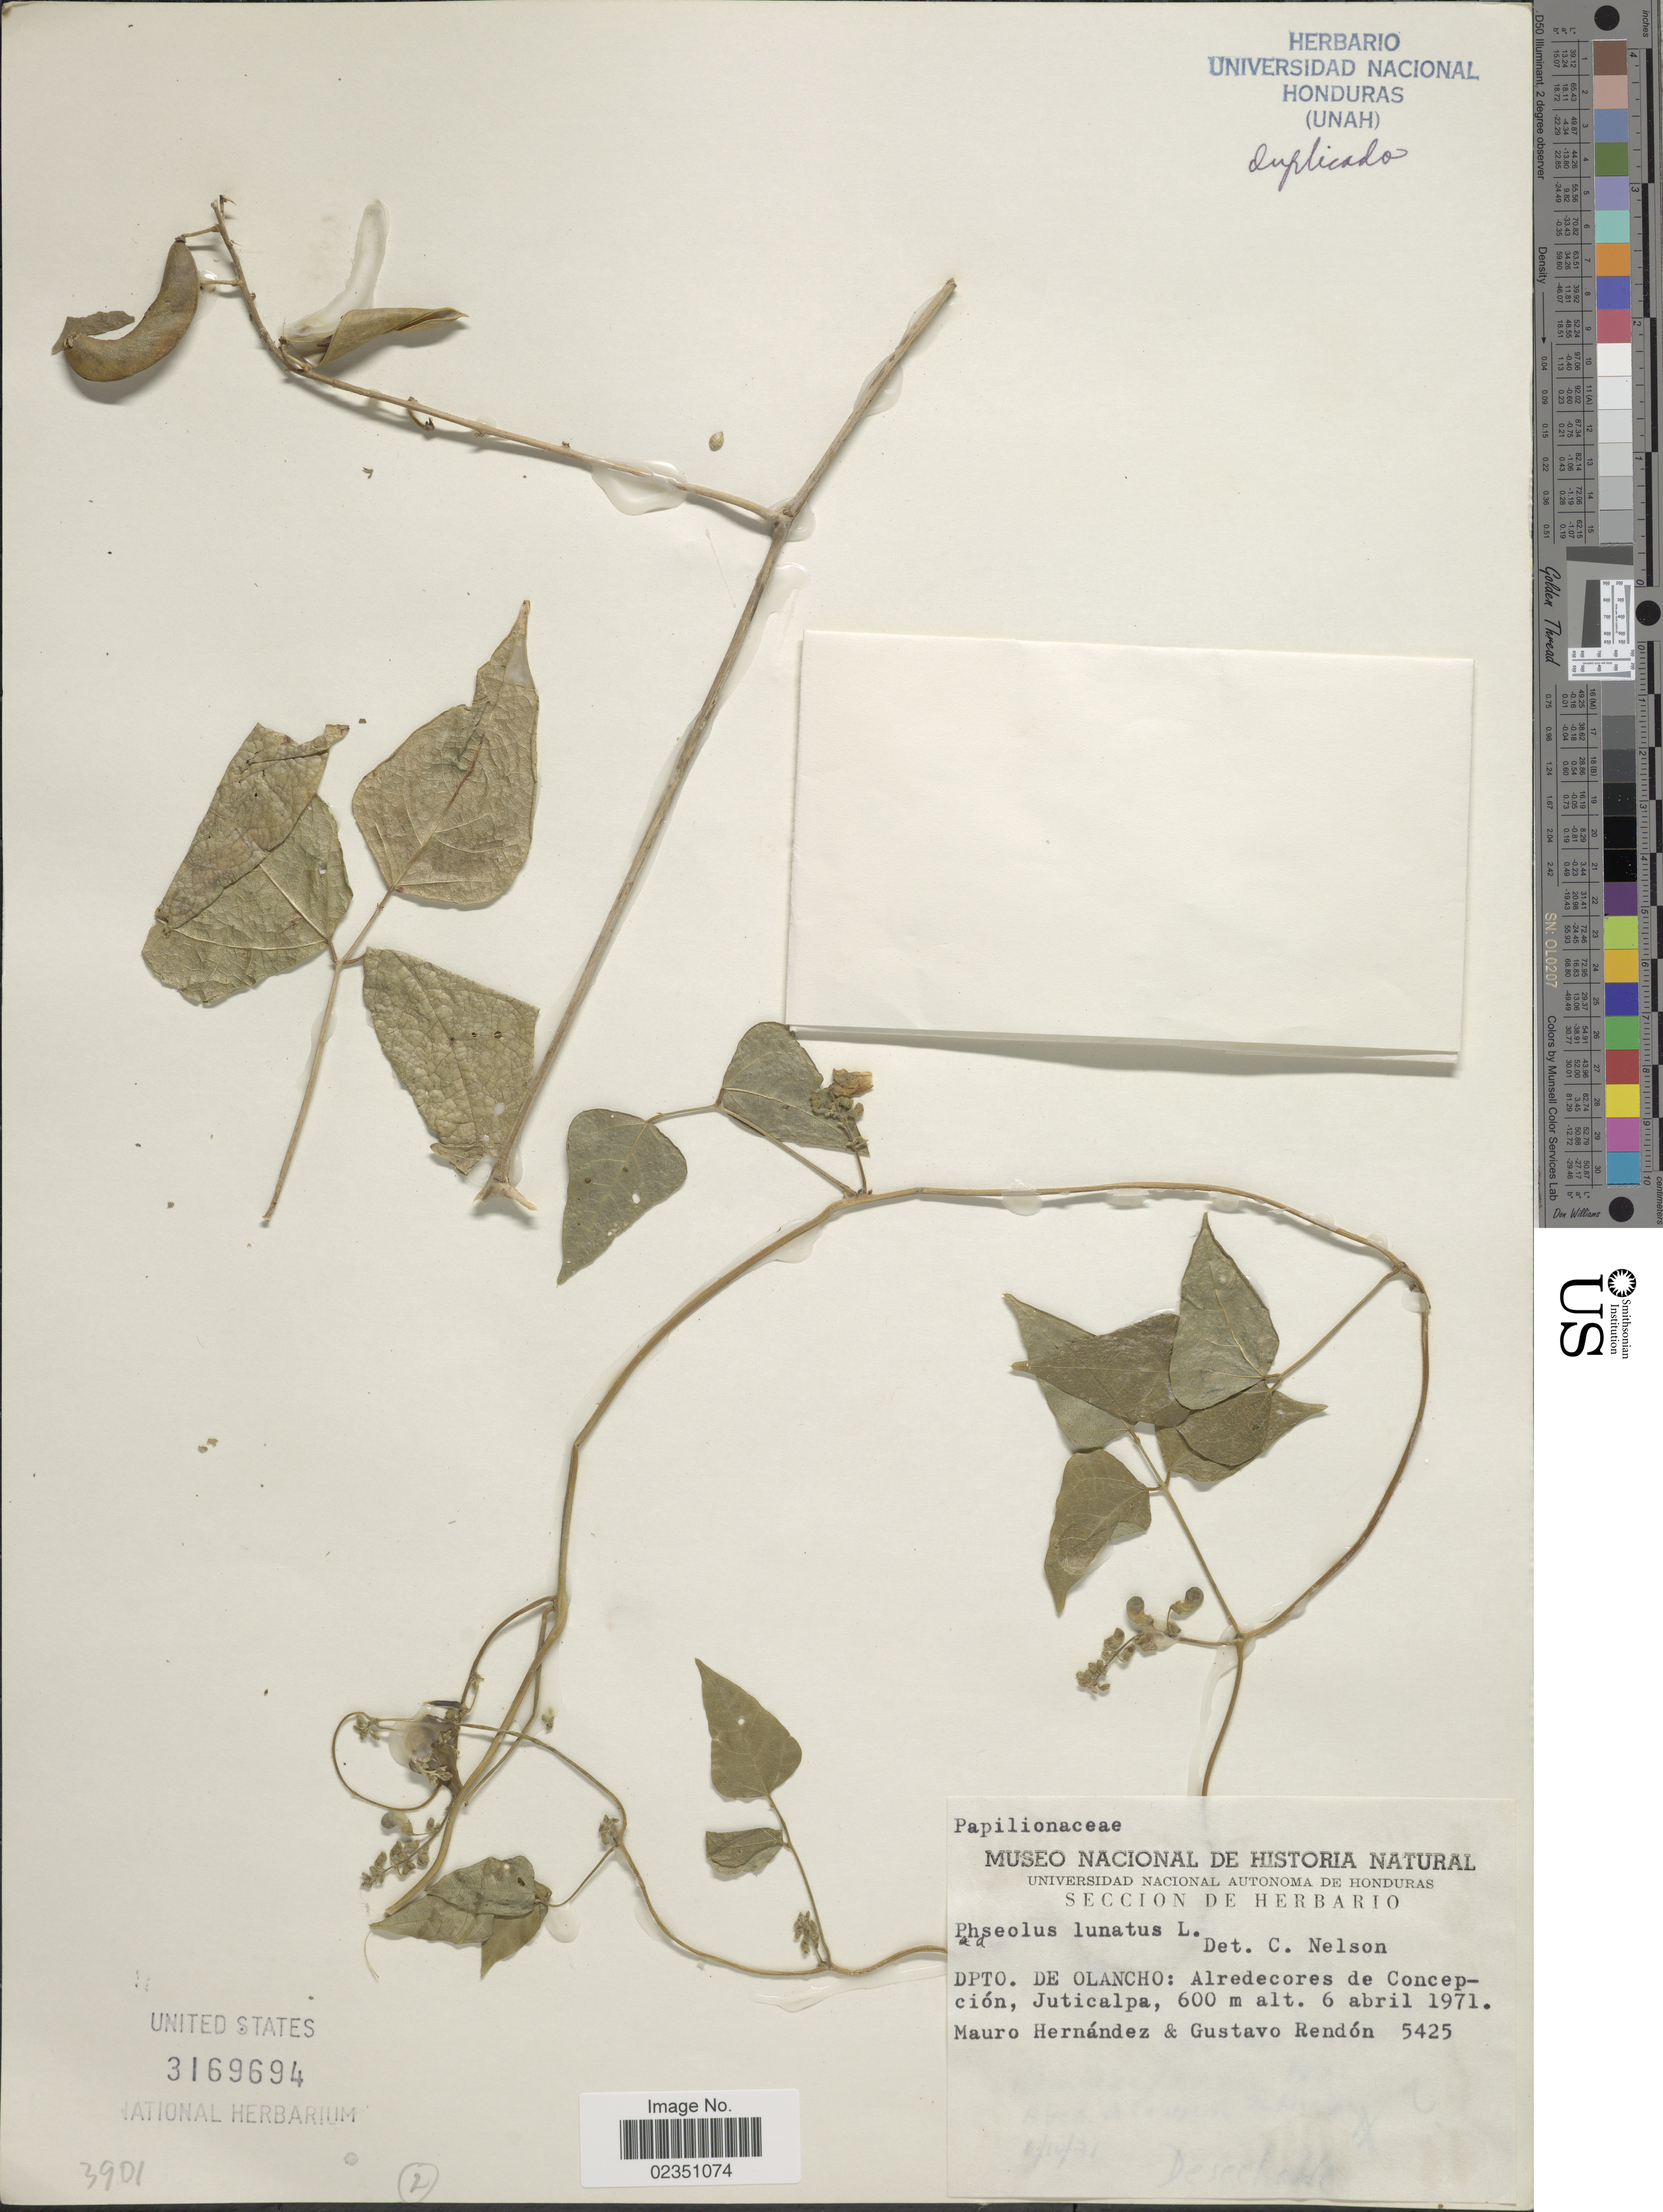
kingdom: Plantae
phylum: Tracheophyta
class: Magnoliopsida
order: Fabales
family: Fabaceae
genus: Phaseolus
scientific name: Phaseolus lunatus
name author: L.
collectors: M. Hernandez & G. Rendón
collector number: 5425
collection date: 1971-04-06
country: Honduras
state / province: Olancho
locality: Dpto de Olancho: Alredecores de Concepción, Juticalpa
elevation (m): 600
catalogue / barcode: US 3169694